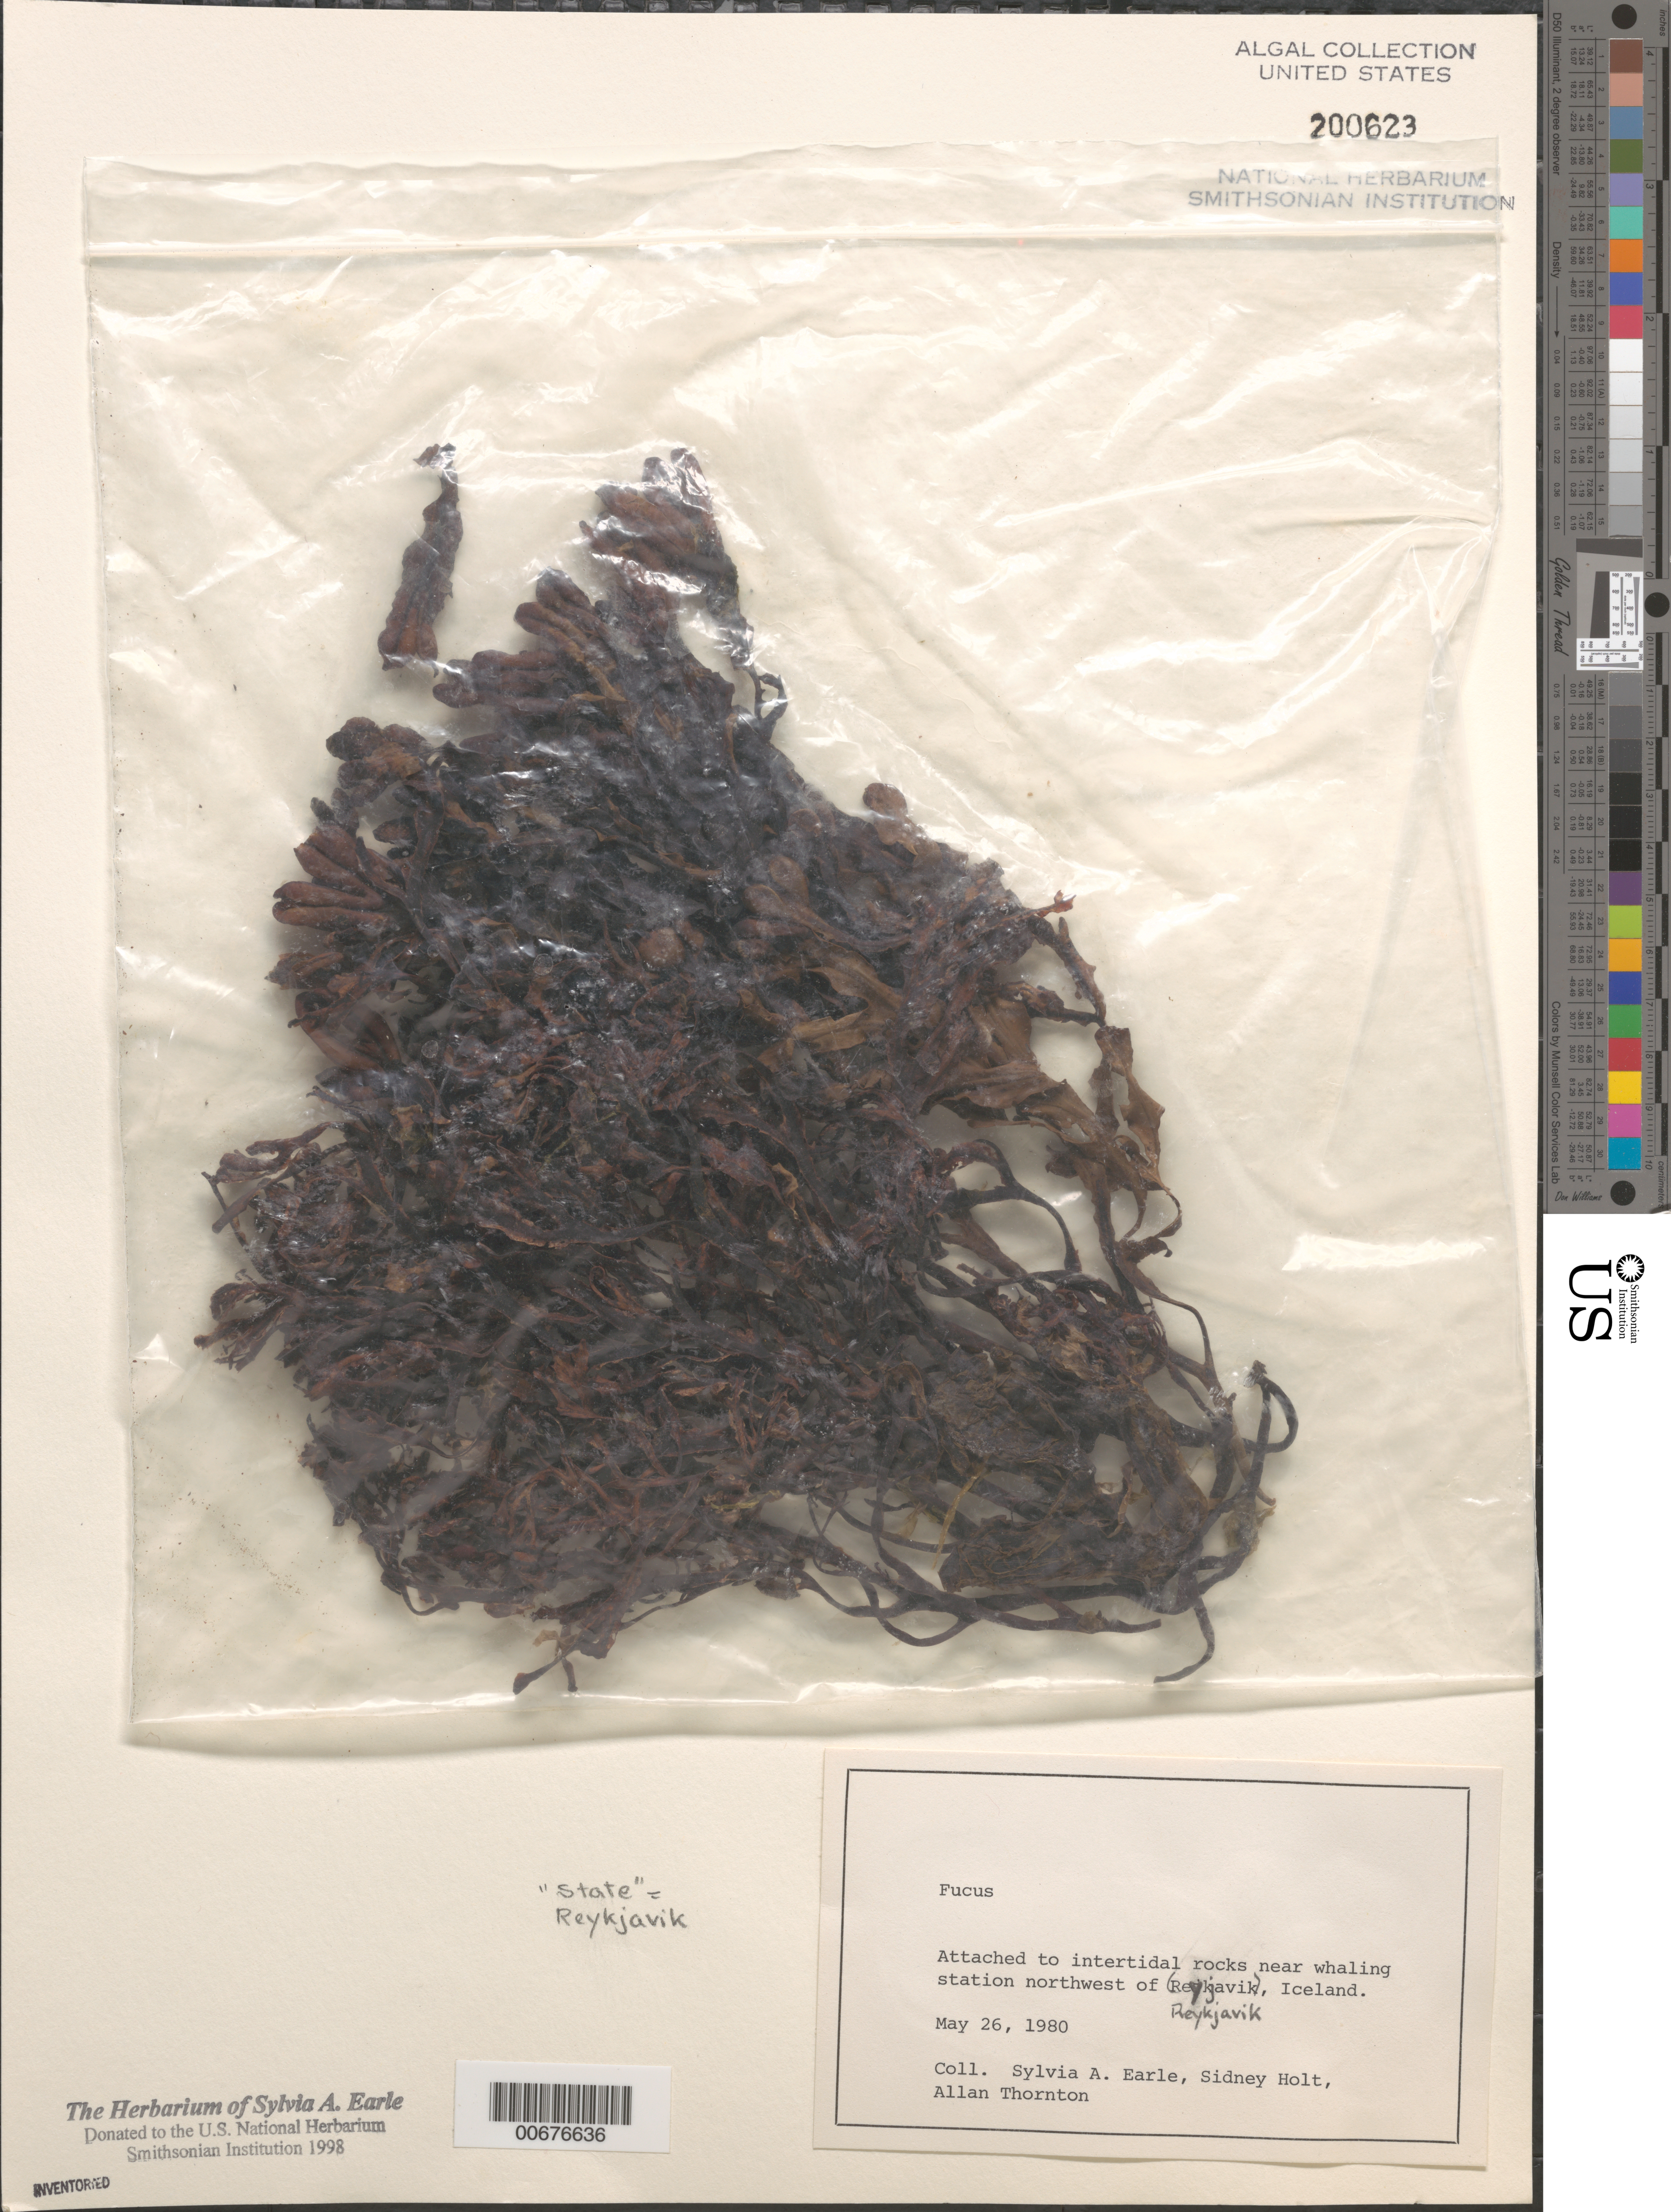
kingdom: Chromista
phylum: Ochrophyta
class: Phaeophyceae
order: Fucales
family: Fucaceae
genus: Fucus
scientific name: Fucus sp.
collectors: S. A. Earle, S. Holt & A. Thornton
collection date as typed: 26 May 1980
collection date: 1980-05-26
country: Iceland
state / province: Capital Region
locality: Whaling station northwest of Reykjavik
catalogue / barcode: US 200623